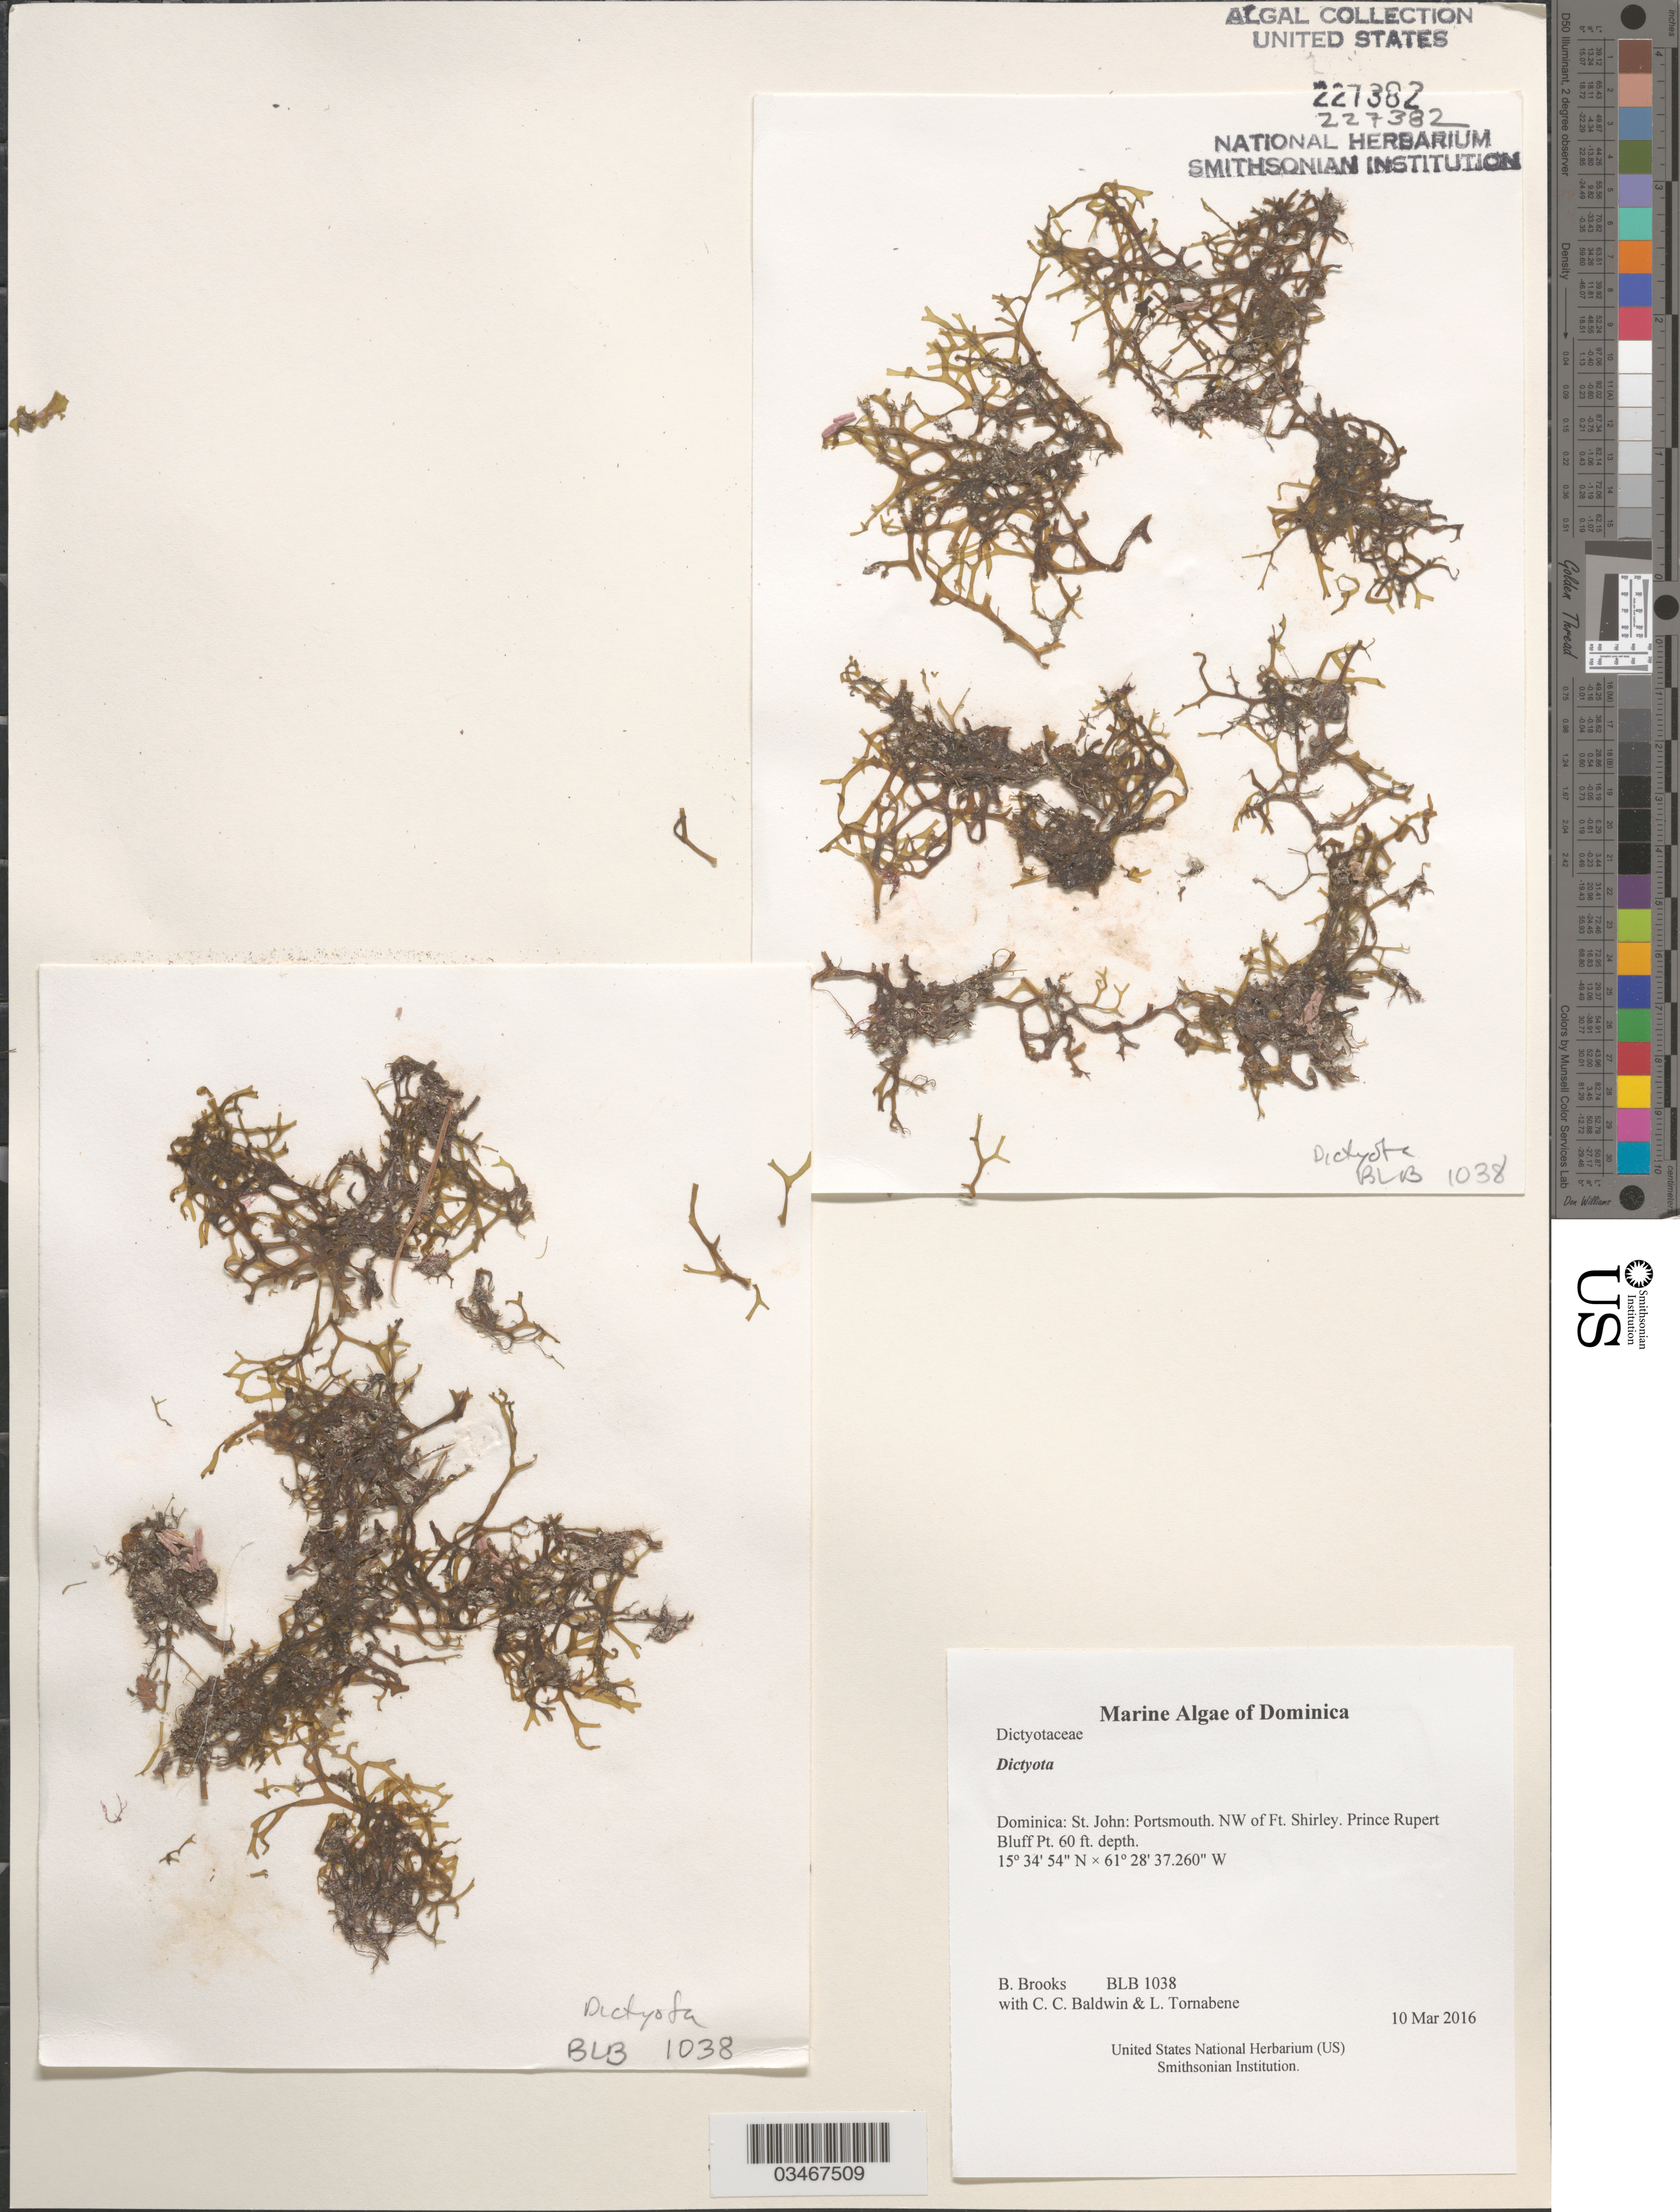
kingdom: Chromista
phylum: Ochrophyta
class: Phaeophyceae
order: Dictyotales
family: Dictyotaceae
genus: Dictyota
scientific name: Dictyota sp.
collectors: B. Brooks, C. C. Baldwin & L. Tornabene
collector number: BLB 1038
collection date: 2016-03-10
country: Dominica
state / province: St. John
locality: Portsmouth. NW of Ft. Shirley. Prince Rubert Bluff Pt.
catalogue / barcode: US 227382